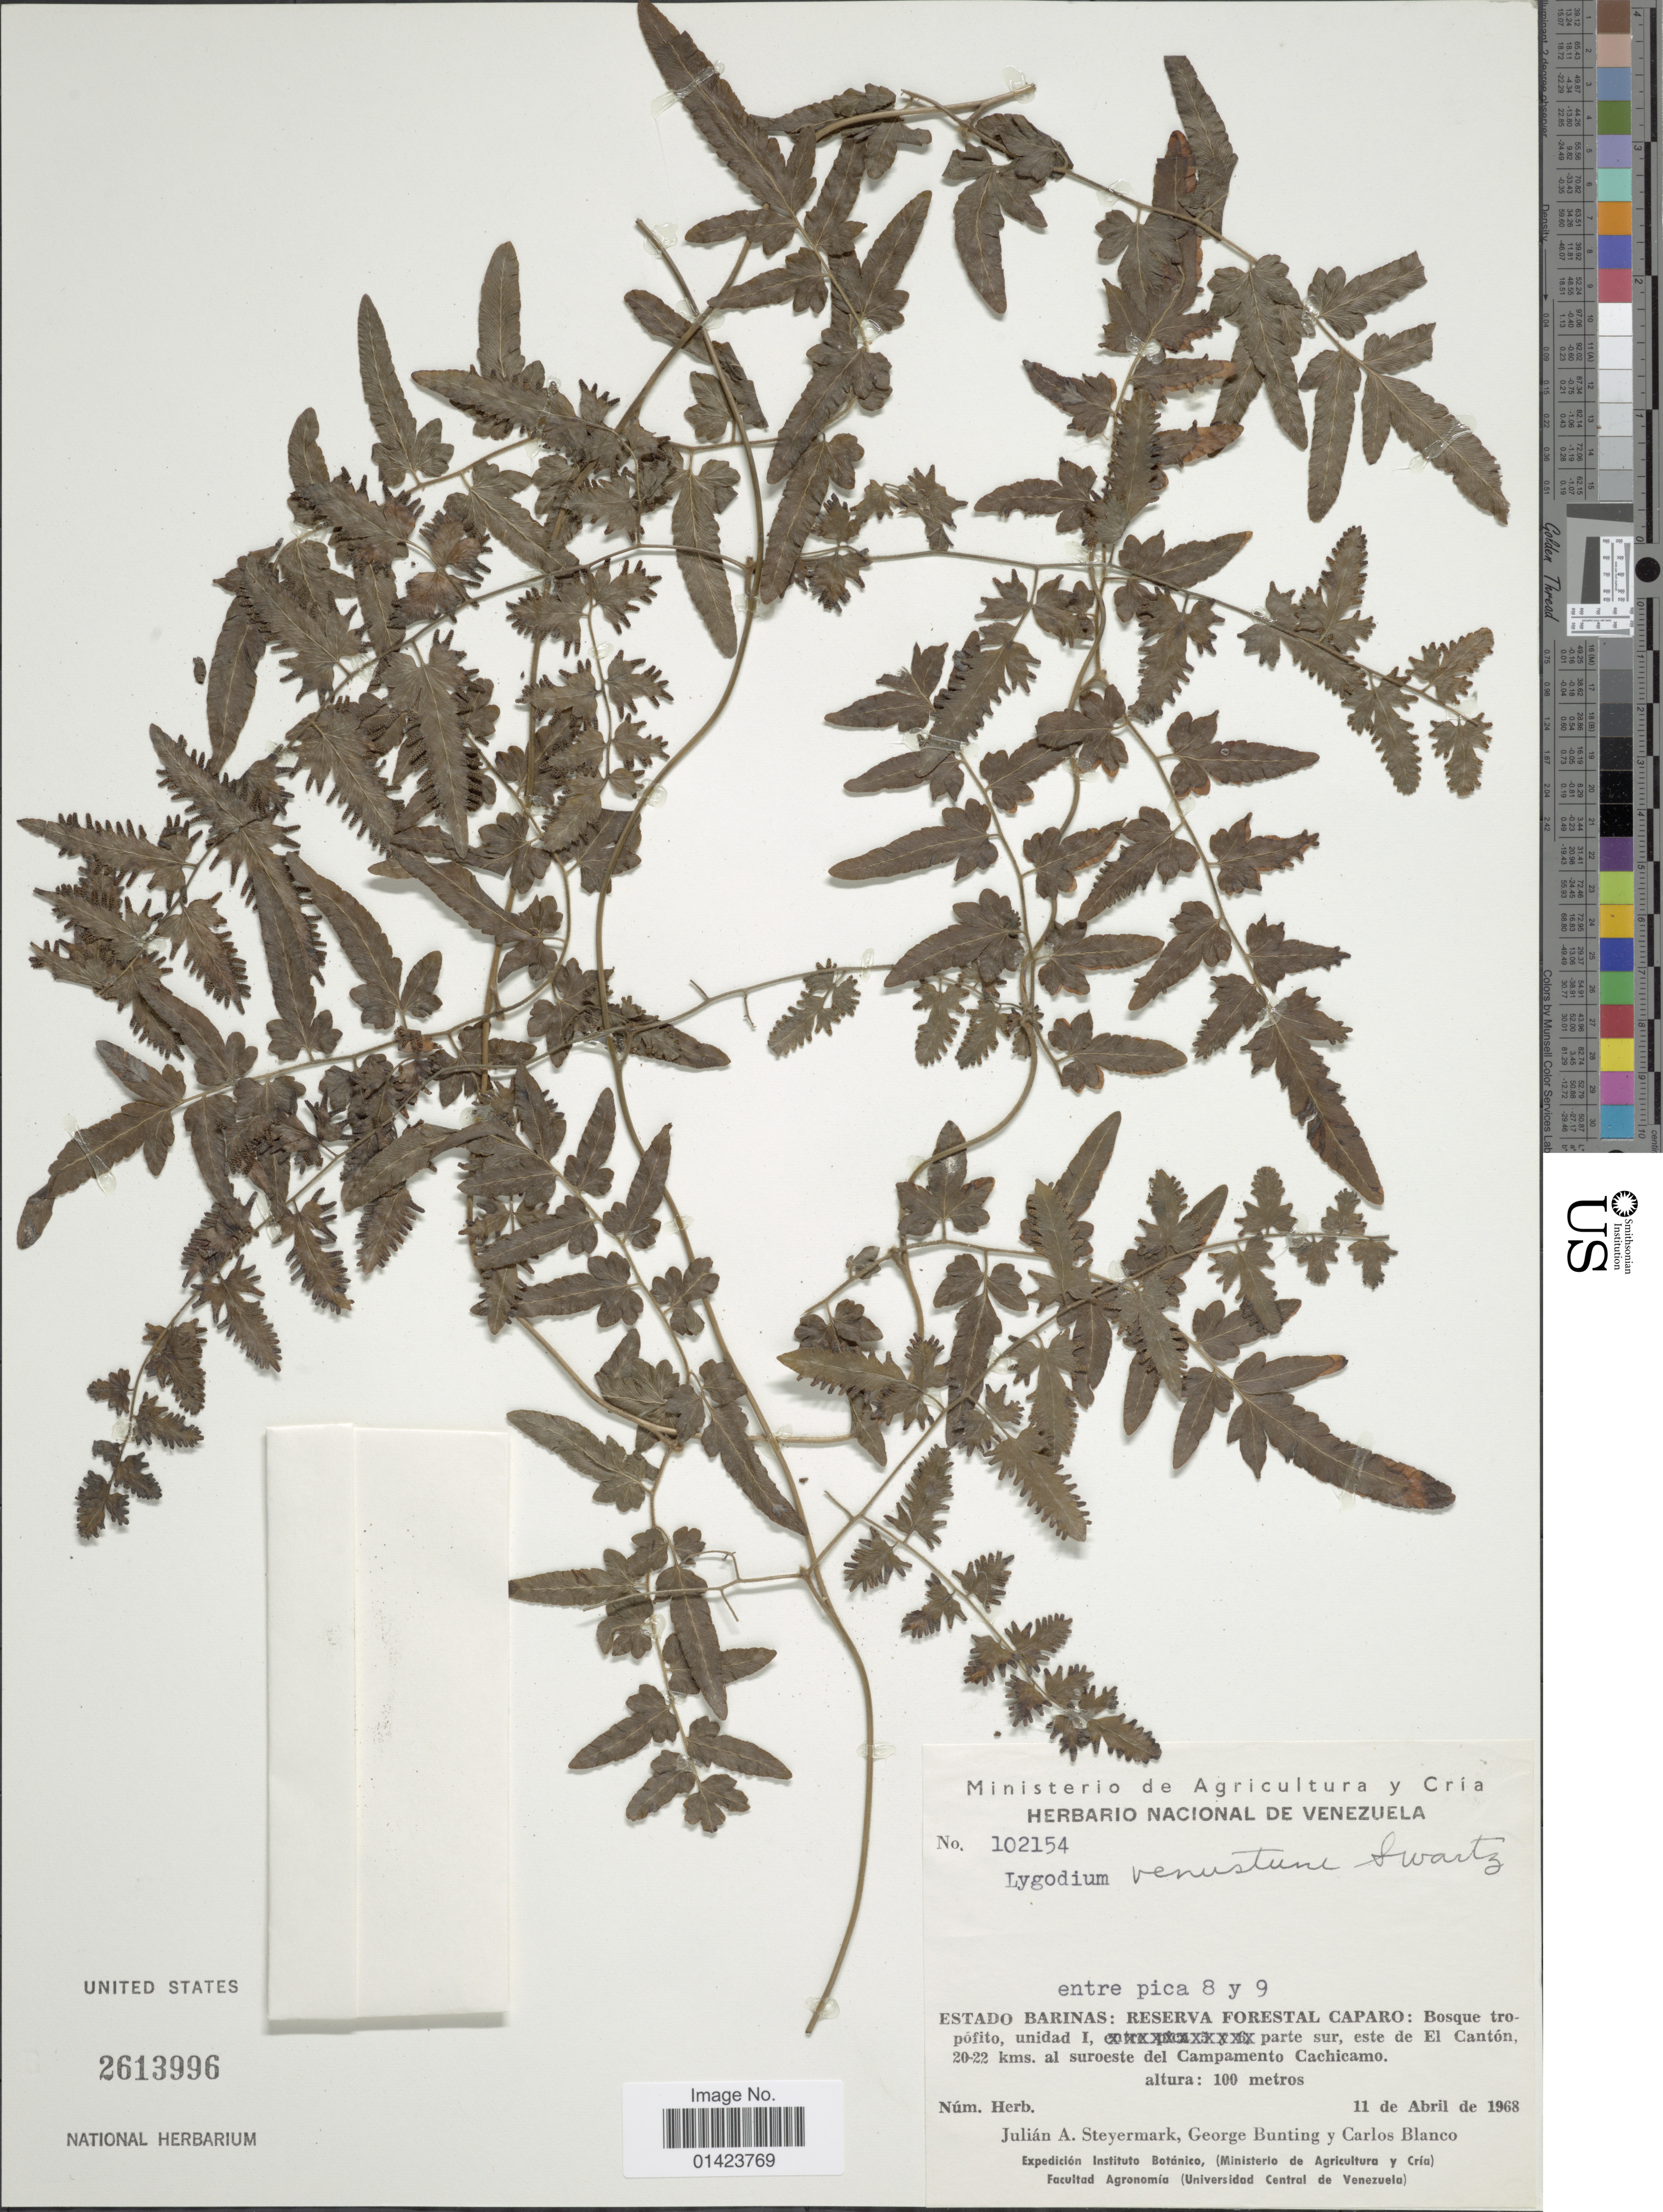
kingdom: Plantae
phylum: Tracheophyta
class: Polypodiopsida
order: Schizaeales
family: Lygodiaceae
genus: Lygodium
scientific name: Lygodium venustum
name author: Sw.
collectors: J. Steyermark, G. S. Bunting & C. Blanco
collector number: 102154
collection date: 1968-04-11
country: Venezuela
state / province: Barinas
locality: Estado Barinas: Reserva Forestal Caparo:Bosque tropofito, unidad I, parte sur, este de El cantón, 20-22 kms. al suroeste del Campamento Cachicamo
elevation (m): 100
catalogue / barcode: US 2613996